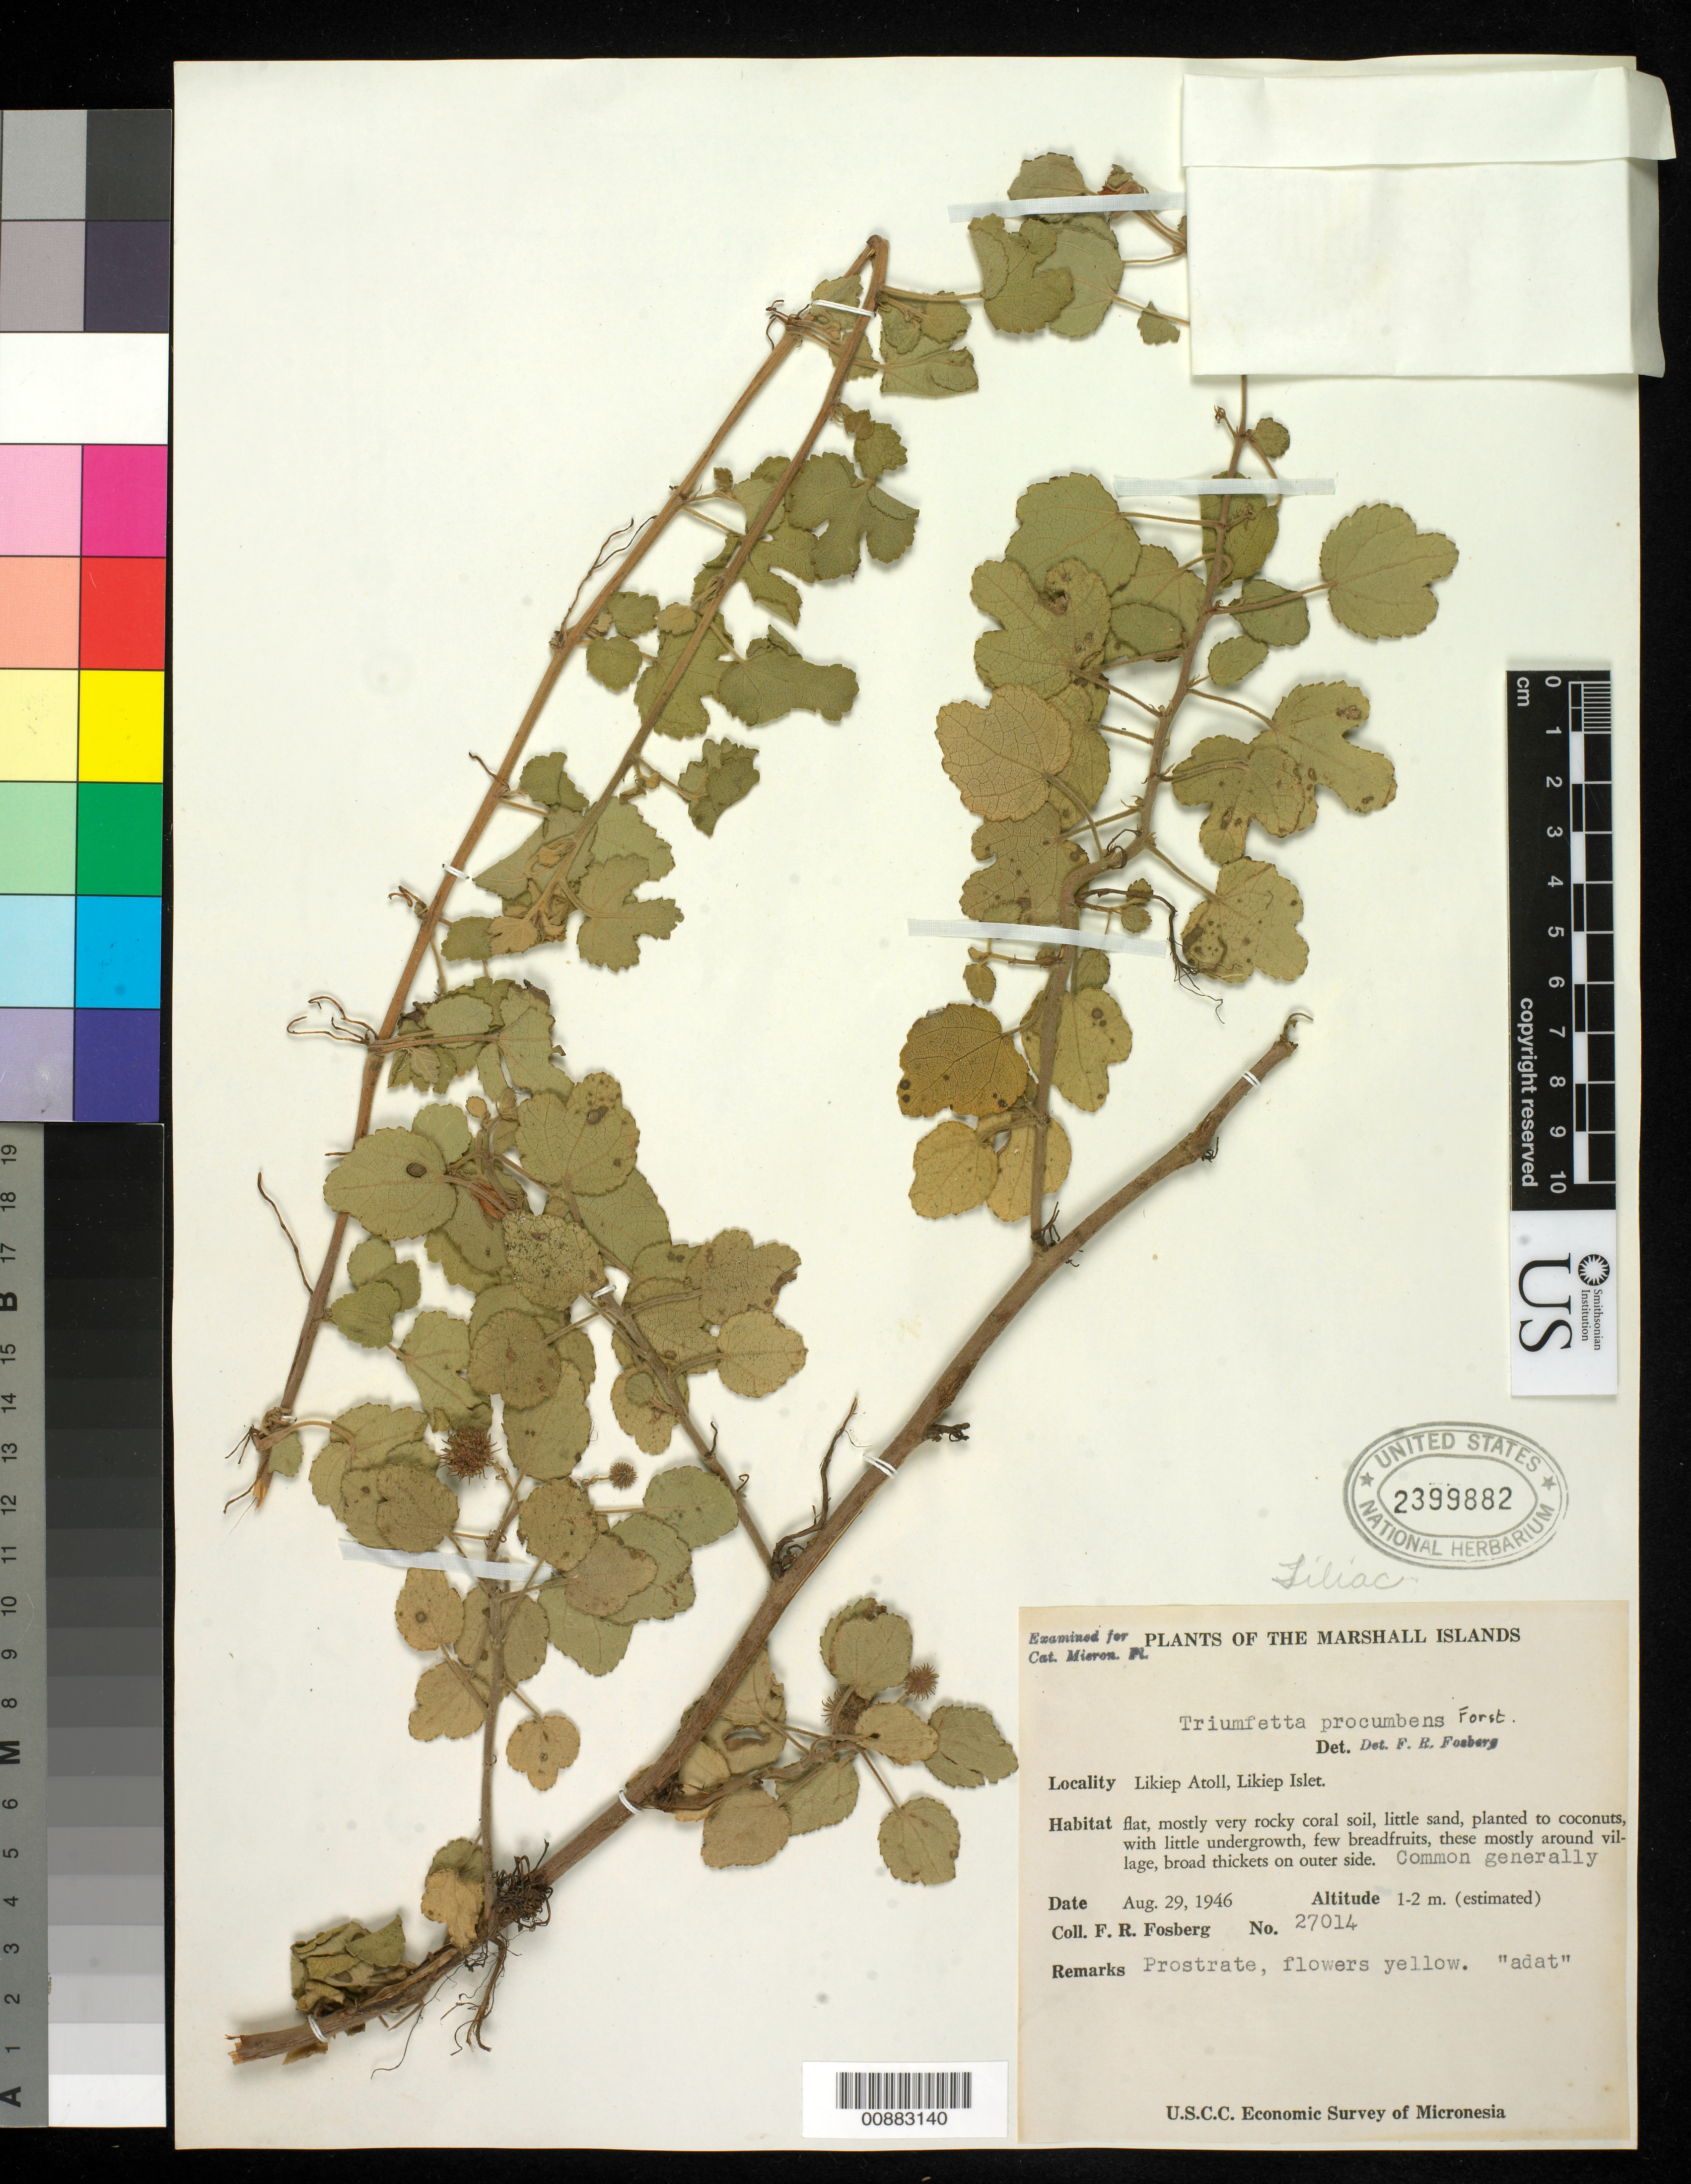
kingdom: Plantae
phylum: Tracheophyta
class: Magnoliopsida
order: Malvales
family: Malvaceae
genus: Triumfetta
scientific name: Triumfetta procumbens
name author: G. Forst.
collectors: F. R. Fosberg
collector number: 27014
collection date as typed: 11 Jul 1946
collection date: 1946-07-11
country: Micronesia, Federated States of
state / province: Yap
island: Ulithi Atoll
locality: Ulithi Atoll, Fasserai Islet.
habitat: flat, mostly very rocky coral soil, little sand, planted to coconuts, with little undergrowth,few breadfruits…….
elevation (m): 2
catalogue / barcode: US 2399882